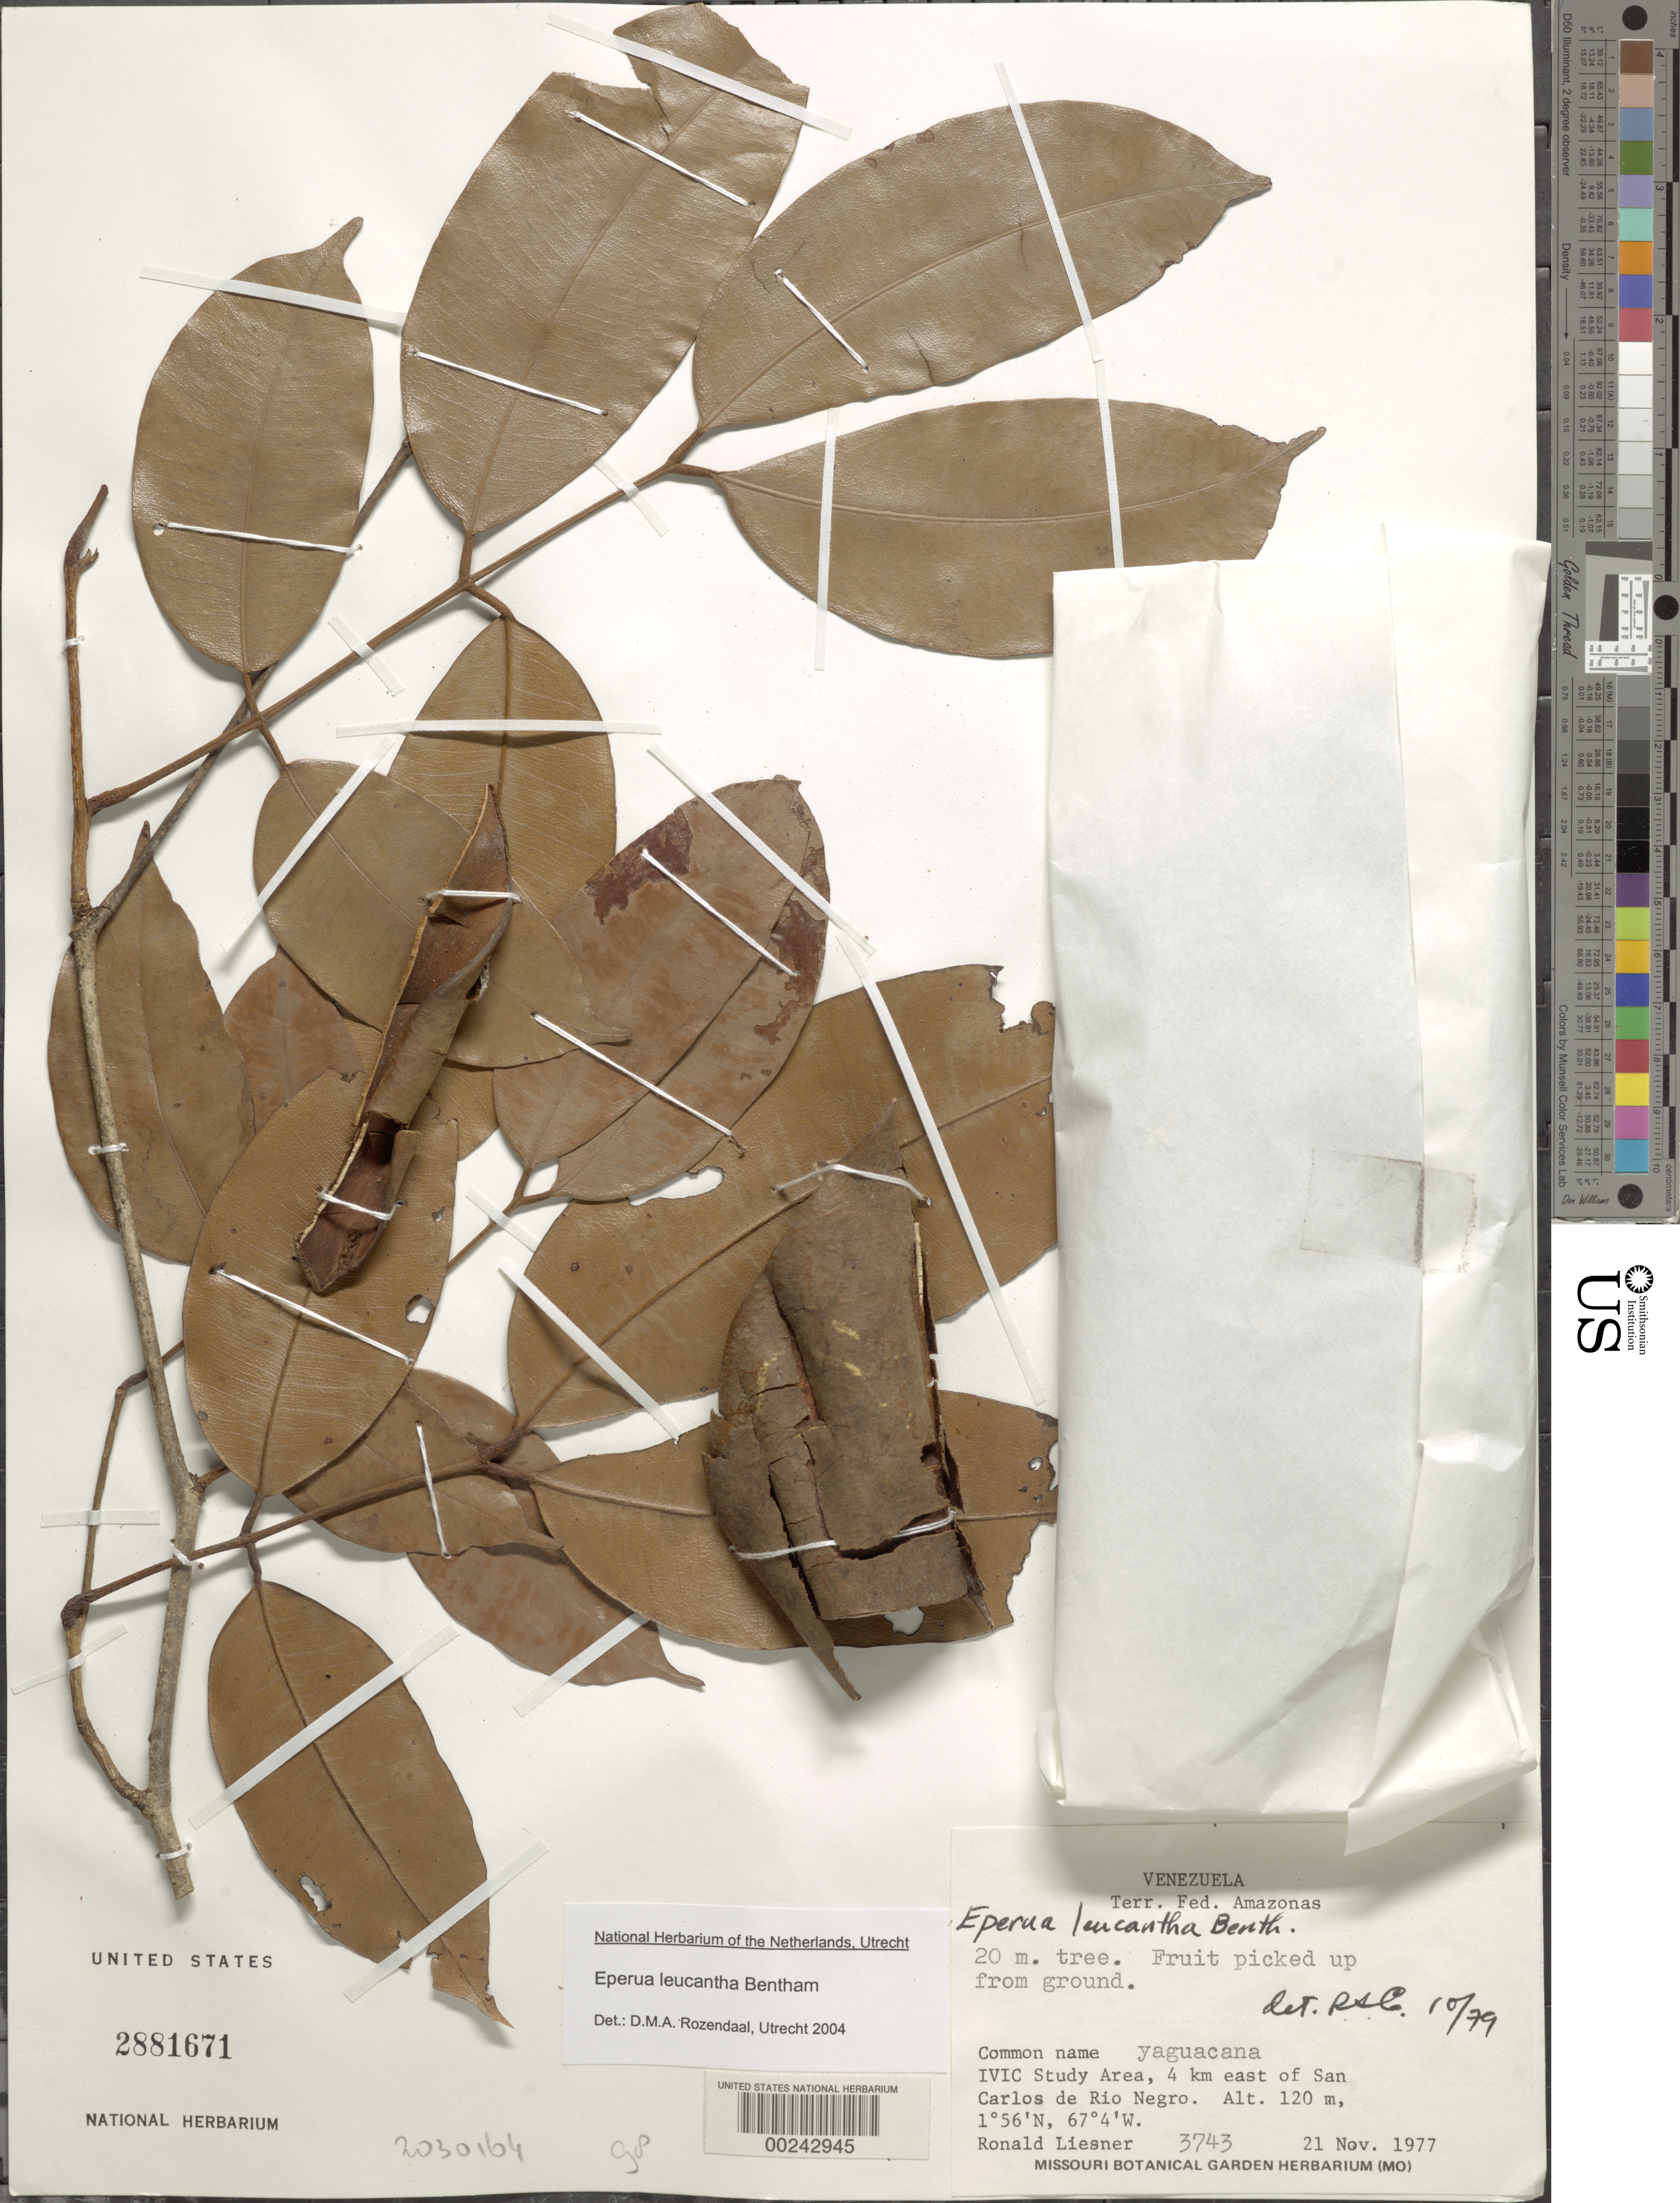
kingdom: Plantae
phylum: Tracheophyta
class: Magnoliopsida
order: Fabales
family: Fabaceae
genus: Eperua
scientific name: Eperua leucantha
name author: Benth.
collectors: R. L. Liesner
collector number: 3743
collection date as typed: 21 Nov 1977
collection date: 1977-11-21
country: Venezuela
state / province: Amazonas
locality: Ivic study area, 4 km e of san carlos de rio negro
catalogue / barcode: US 2881671